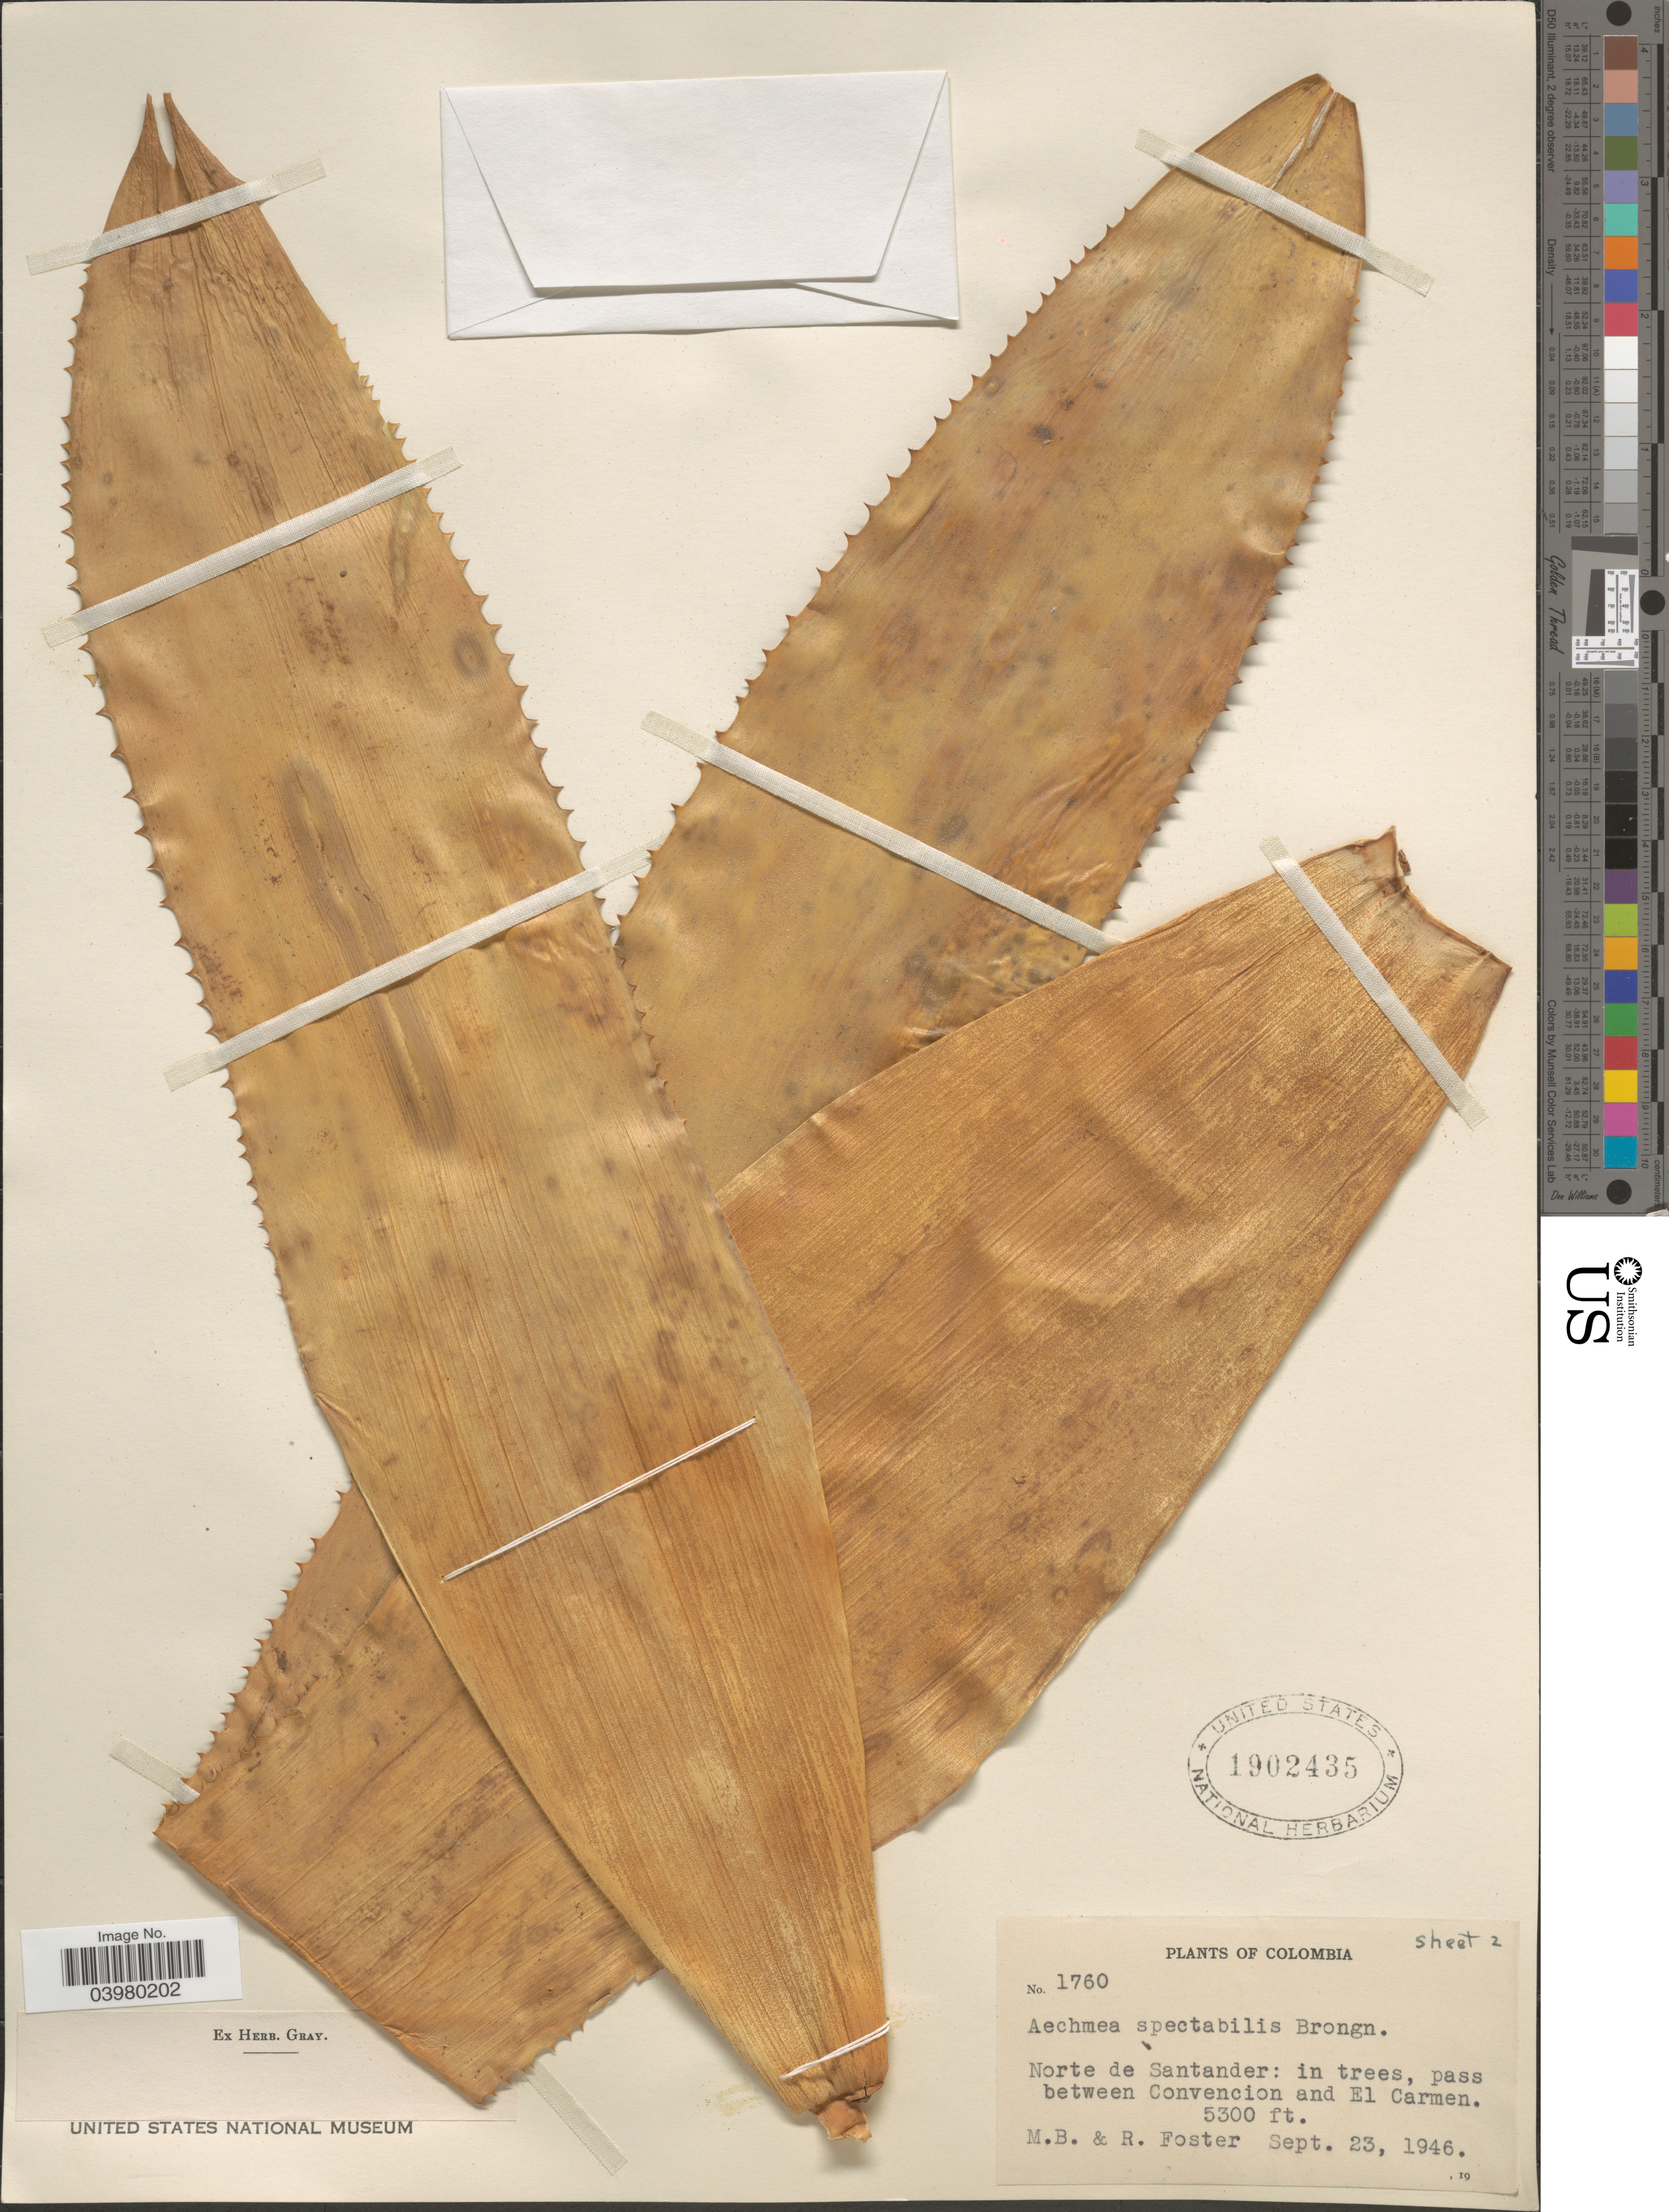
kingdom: Plantae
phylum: Tracheophyta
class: Liliopsida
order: Poales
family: Bromeliaceae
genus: Aechmea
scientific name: Aechmea spectabilis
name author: Brongn. ex Houllet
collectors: M. B. Foster & R. Foster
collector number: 1760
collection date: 1946-09-23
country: Colombia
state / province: Norte de Santander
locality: In trees, pass between Convencion and El Carmen.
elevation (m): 1615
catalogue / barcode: US 1902435